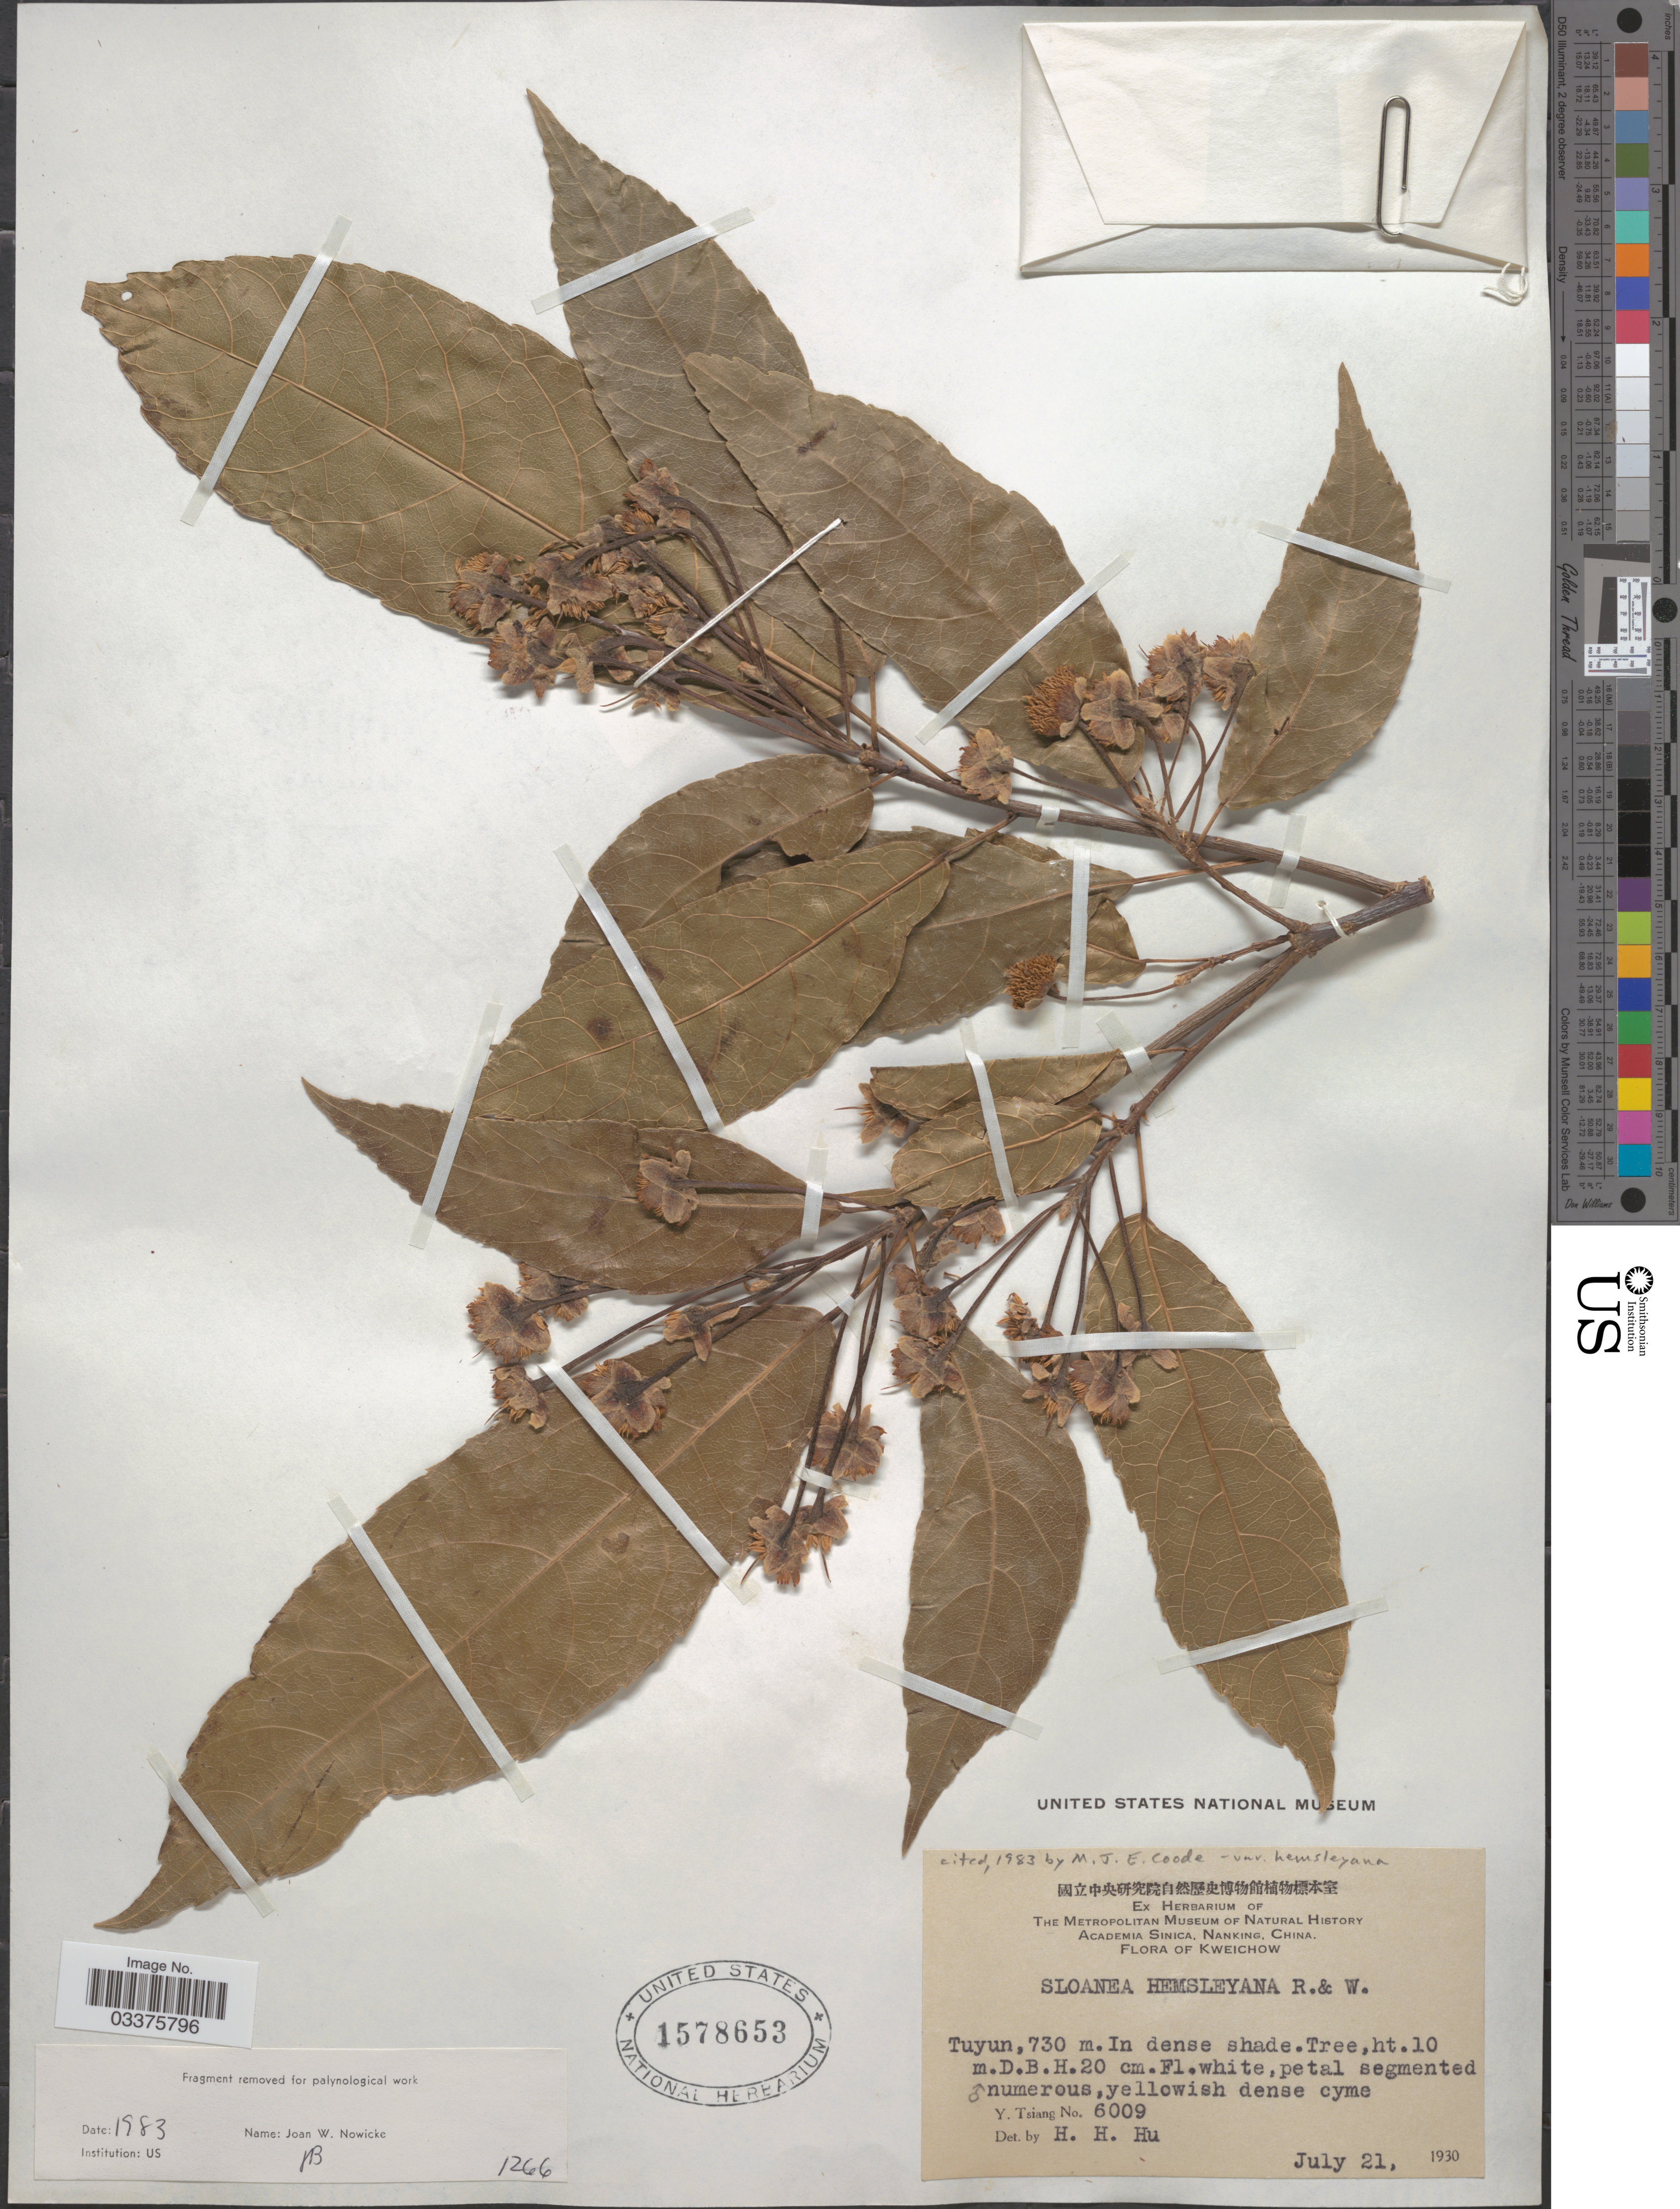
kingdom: Plantae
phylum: Tracheophyta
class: Magnoliopsida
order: Oxalidales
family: Elaeocarpaceae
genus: Sloanea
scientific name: Sloanea hemsleyana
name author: (Ito) Rehder & E.H. Wilson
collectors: Y. Tsiang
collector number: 6009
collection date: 1930-07-21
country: China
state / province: Guizhou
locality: Kweichow. Tuyun.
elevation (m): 730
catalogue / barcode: US 1578653